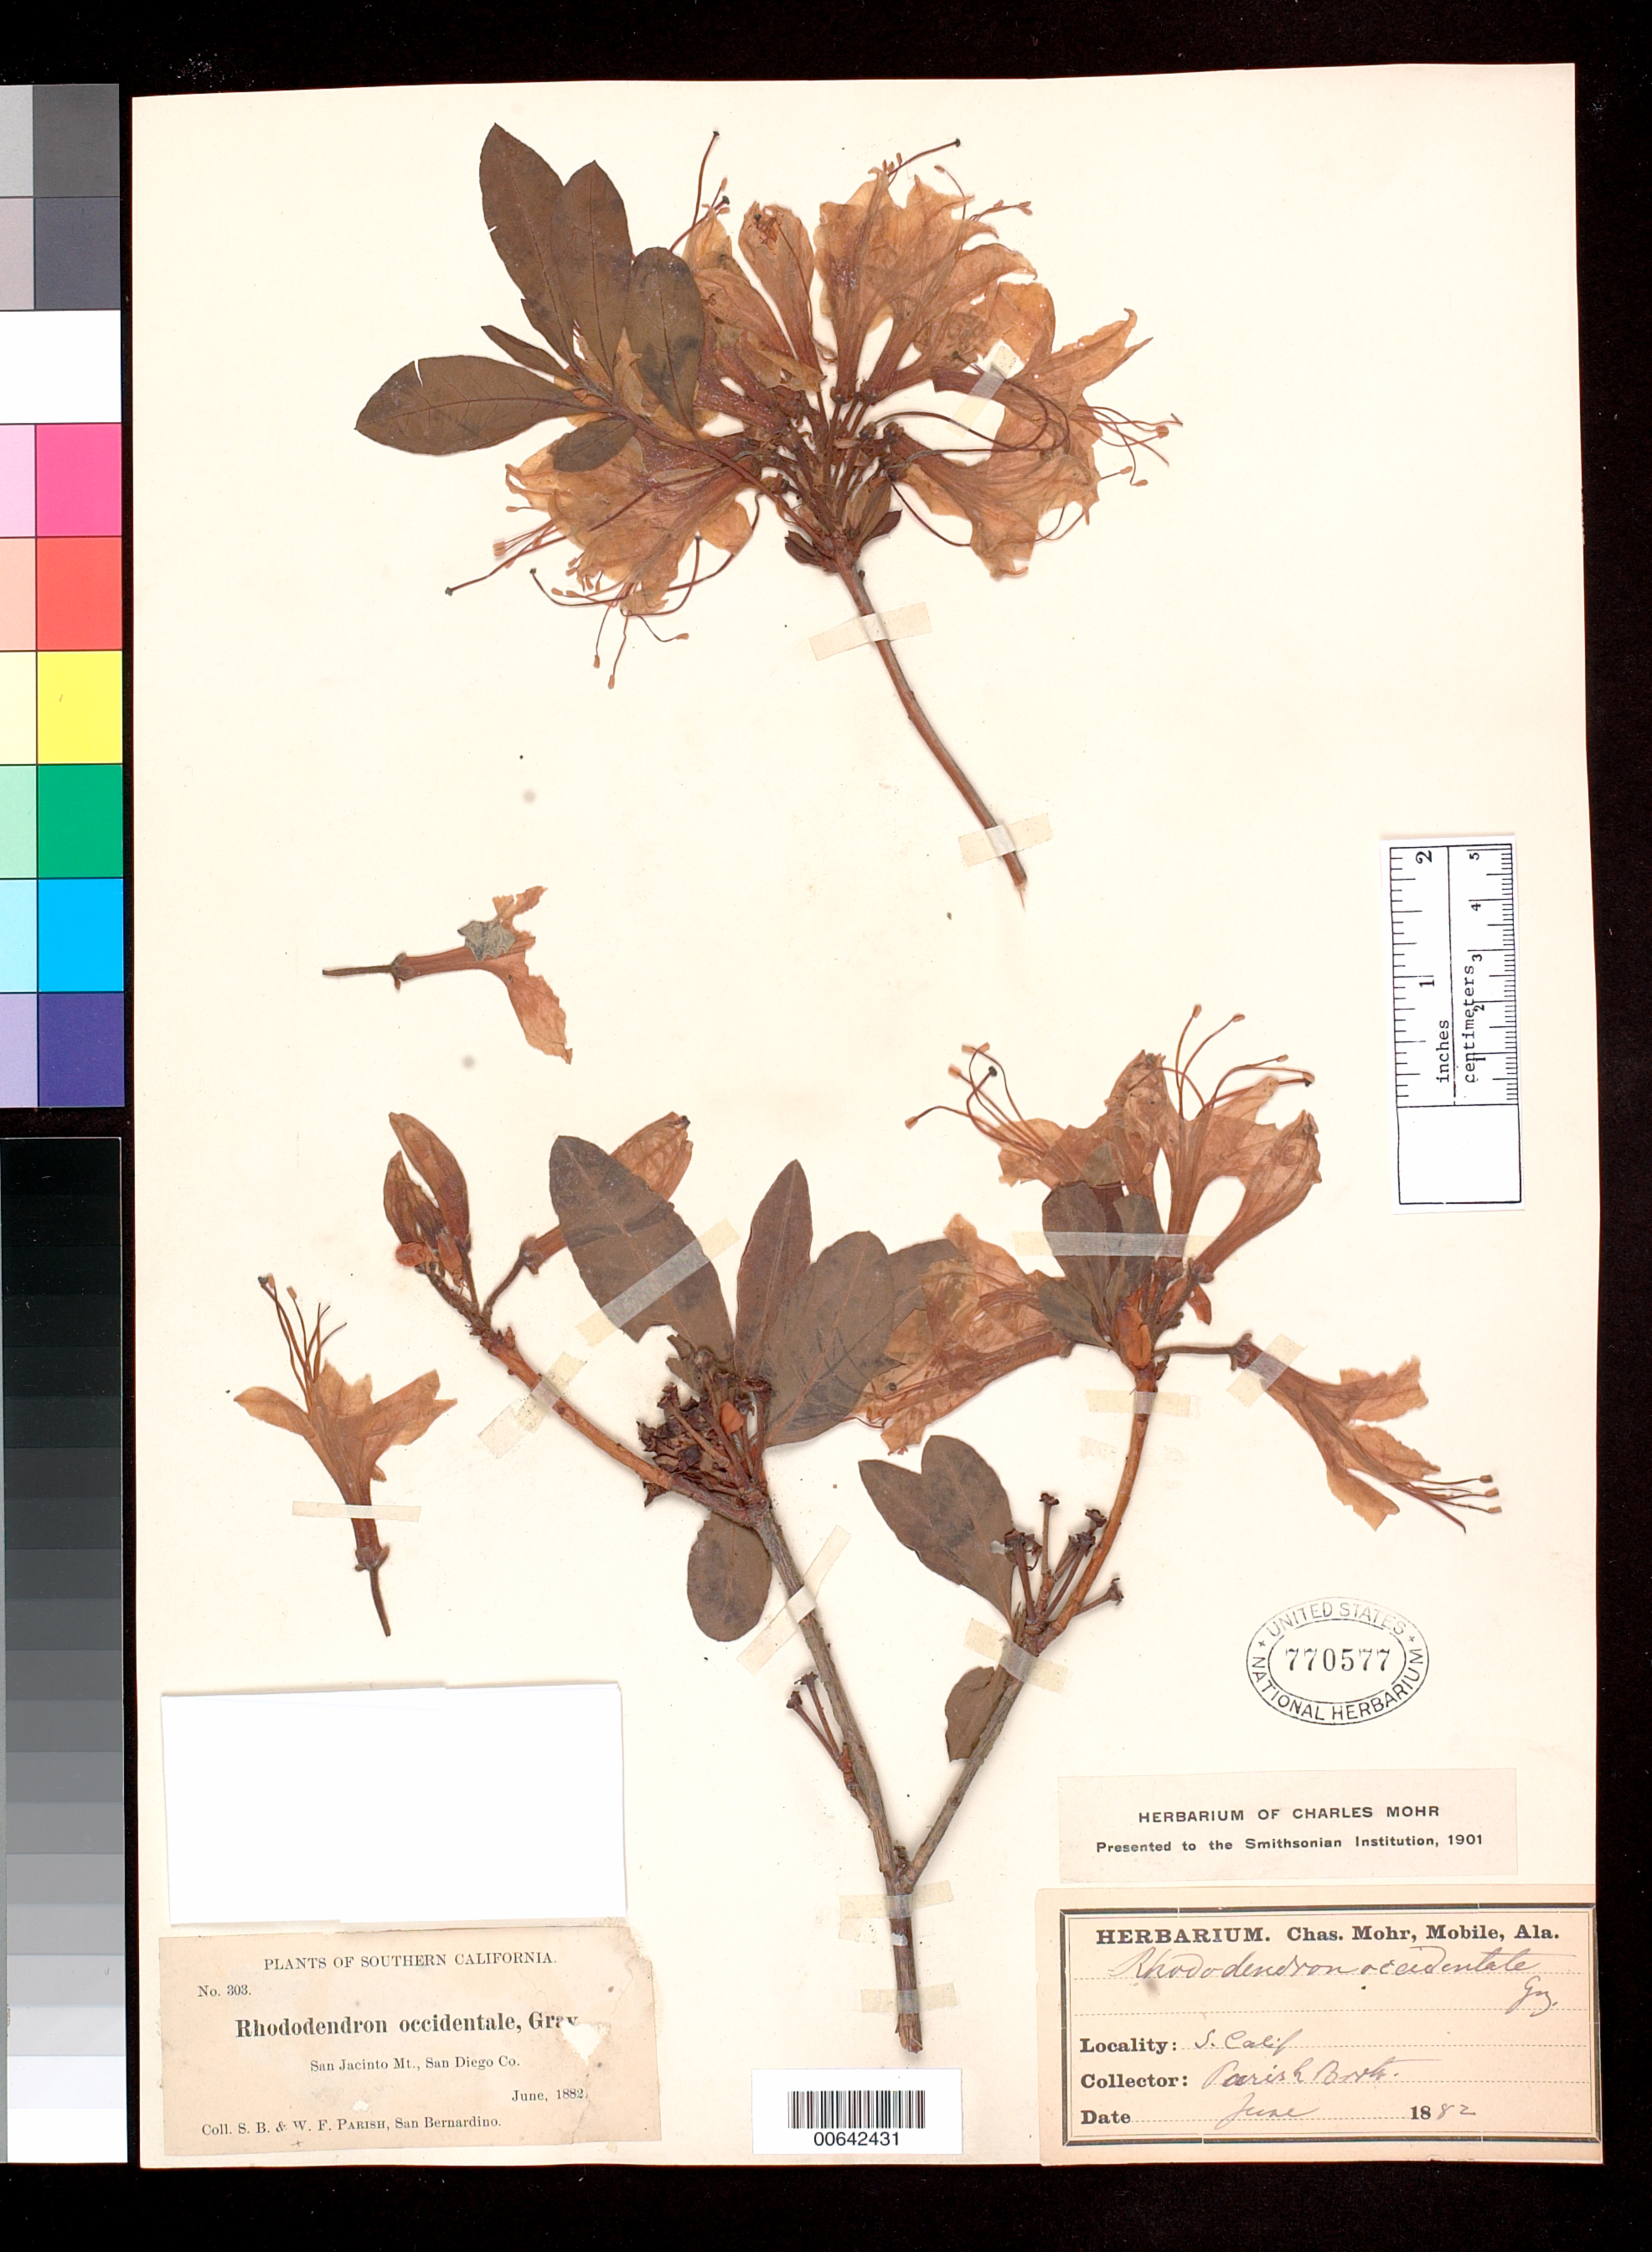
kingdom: Plantae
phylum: Tracheophyta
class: Magnoliopsida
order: Ericales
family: Ericaceae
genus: Rhododendron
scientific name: Rhododendron occidentale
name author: (Torr. & A. Gray) A. Gray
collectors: S. B. Parish & W. F. Parish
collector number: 303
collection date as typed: Jun 1882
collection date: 1882-06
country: United States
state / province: California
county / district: Riverside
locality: San Jacinto Mts.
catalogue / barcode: US 770577